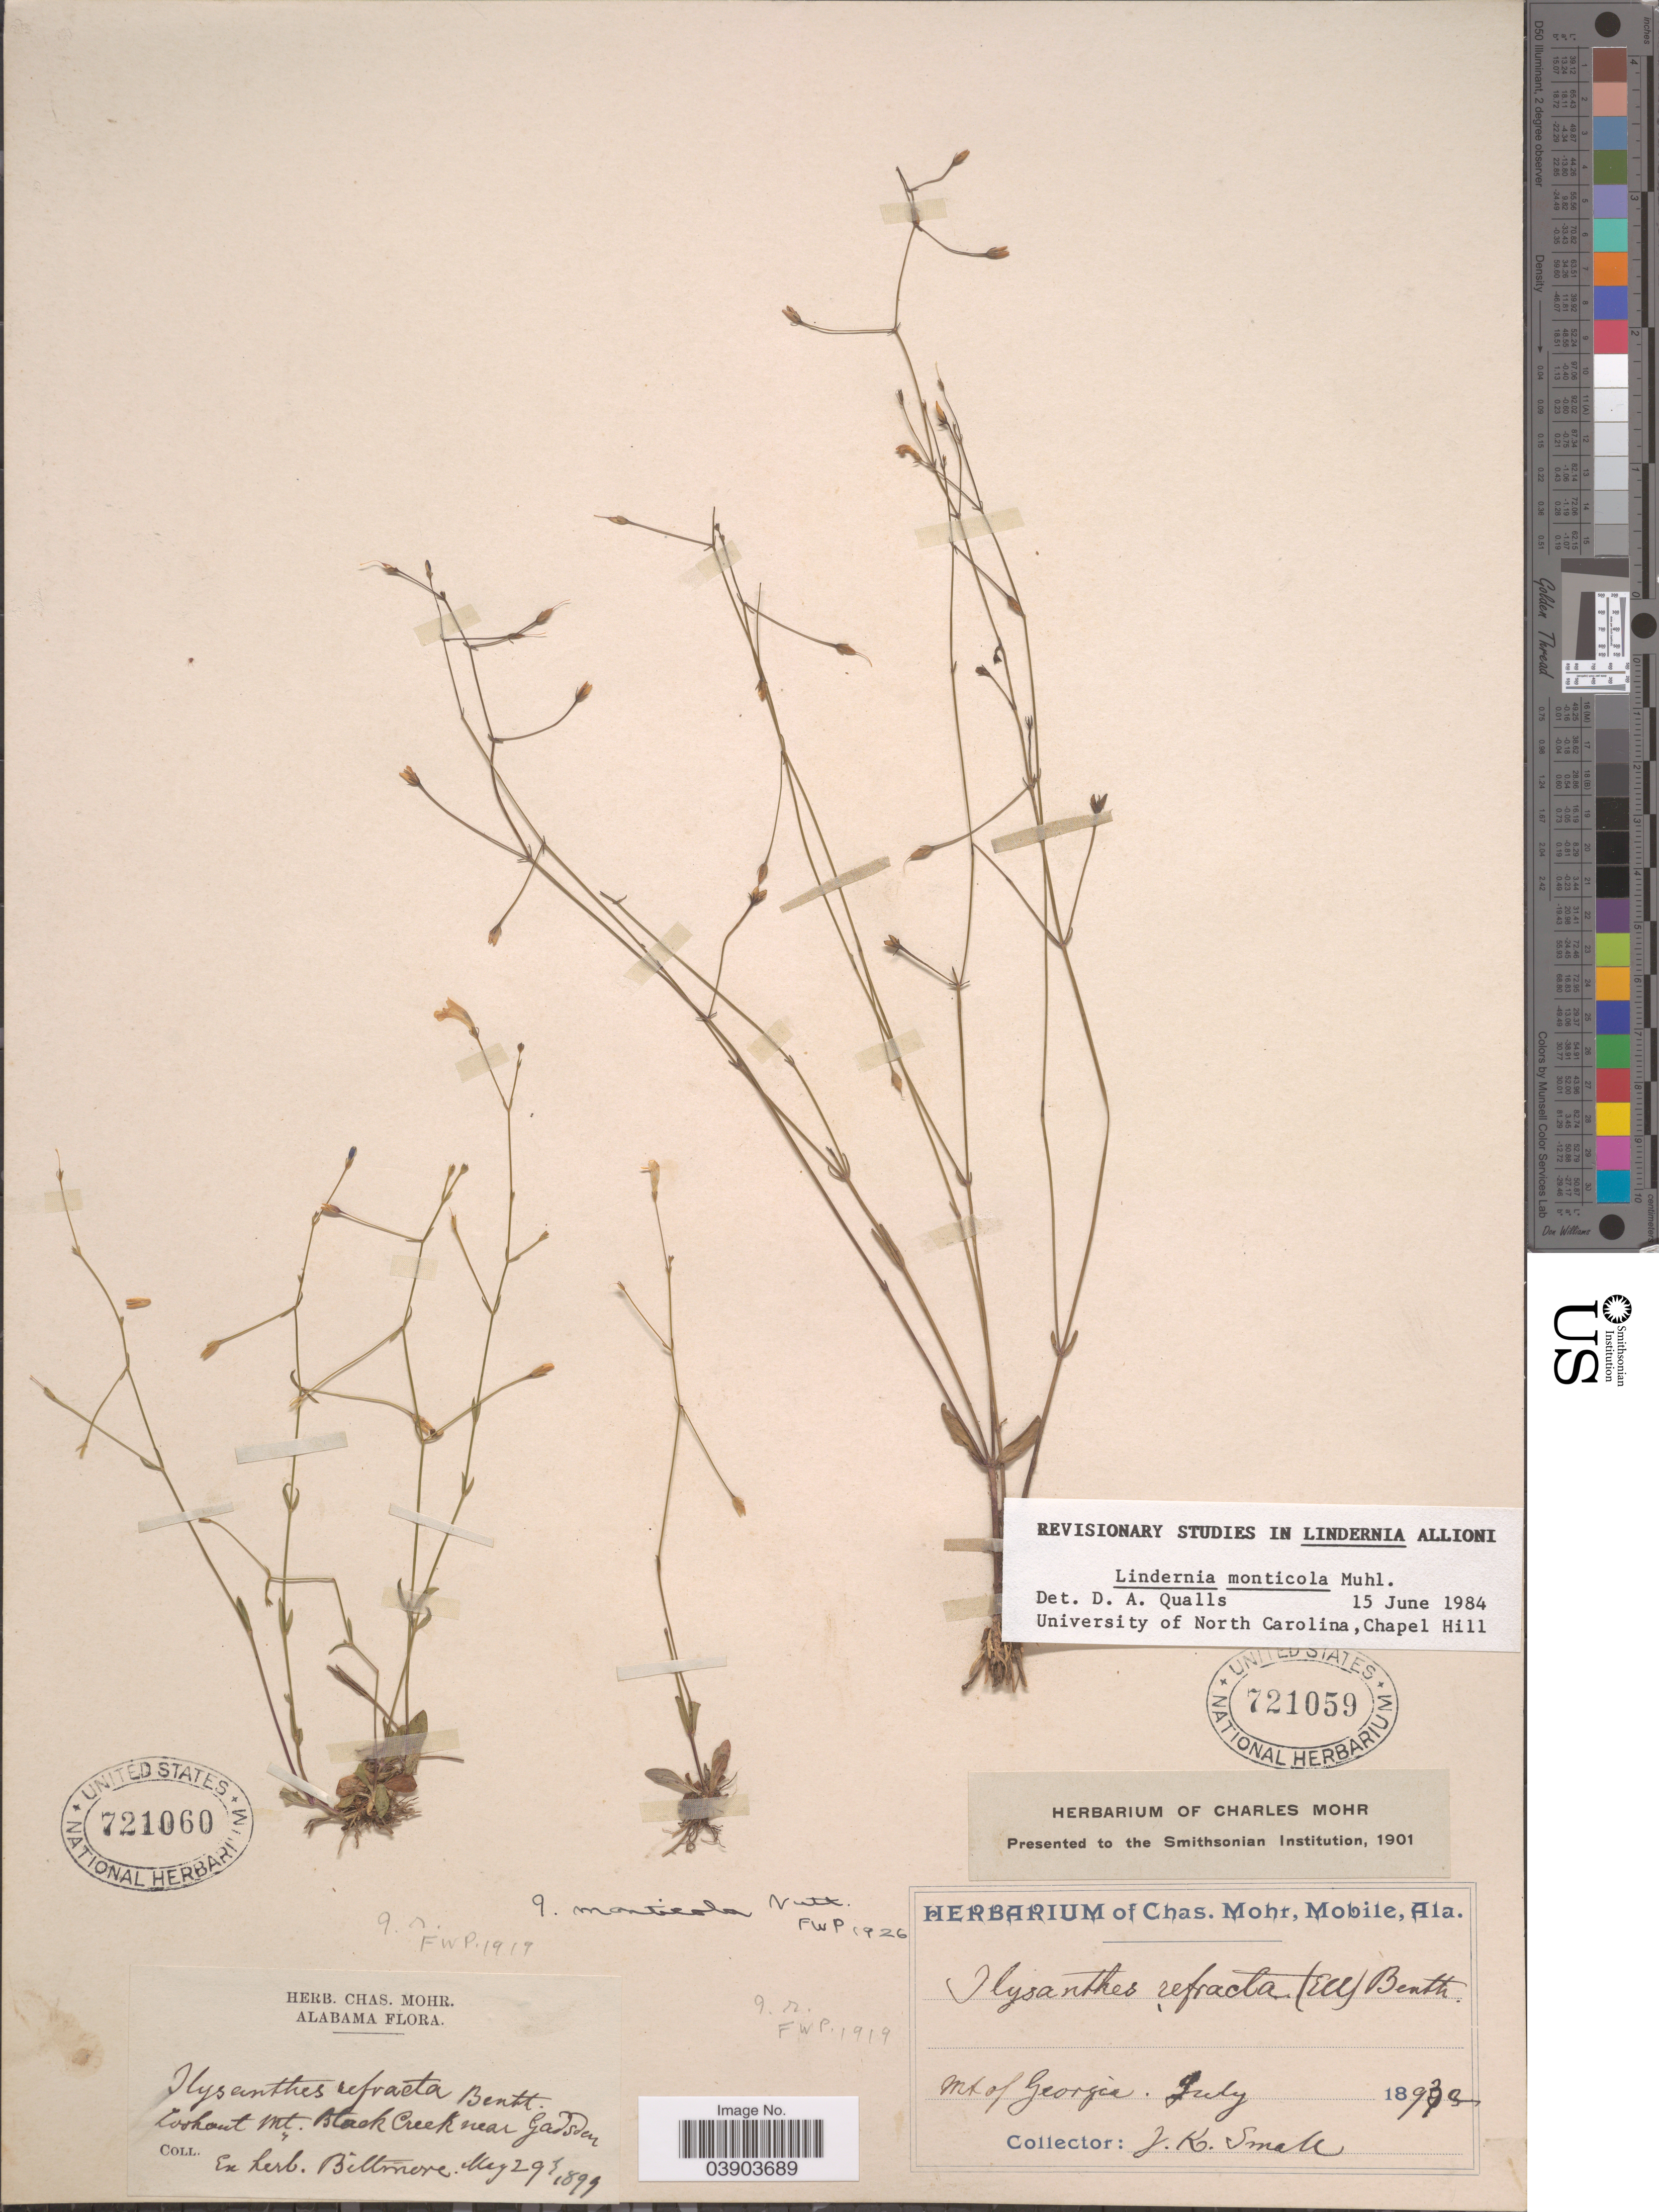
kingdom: Plantae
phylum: Tracheophyta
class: Magnoliopsida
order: Lamiales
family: Linderniaceae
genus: Lindernia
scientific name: Lindernia monticola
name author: Nutt.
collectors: J. K. Small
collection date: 1893-07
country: United States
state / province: Georgia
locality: Mt of Georgia.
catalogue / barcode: US 721059